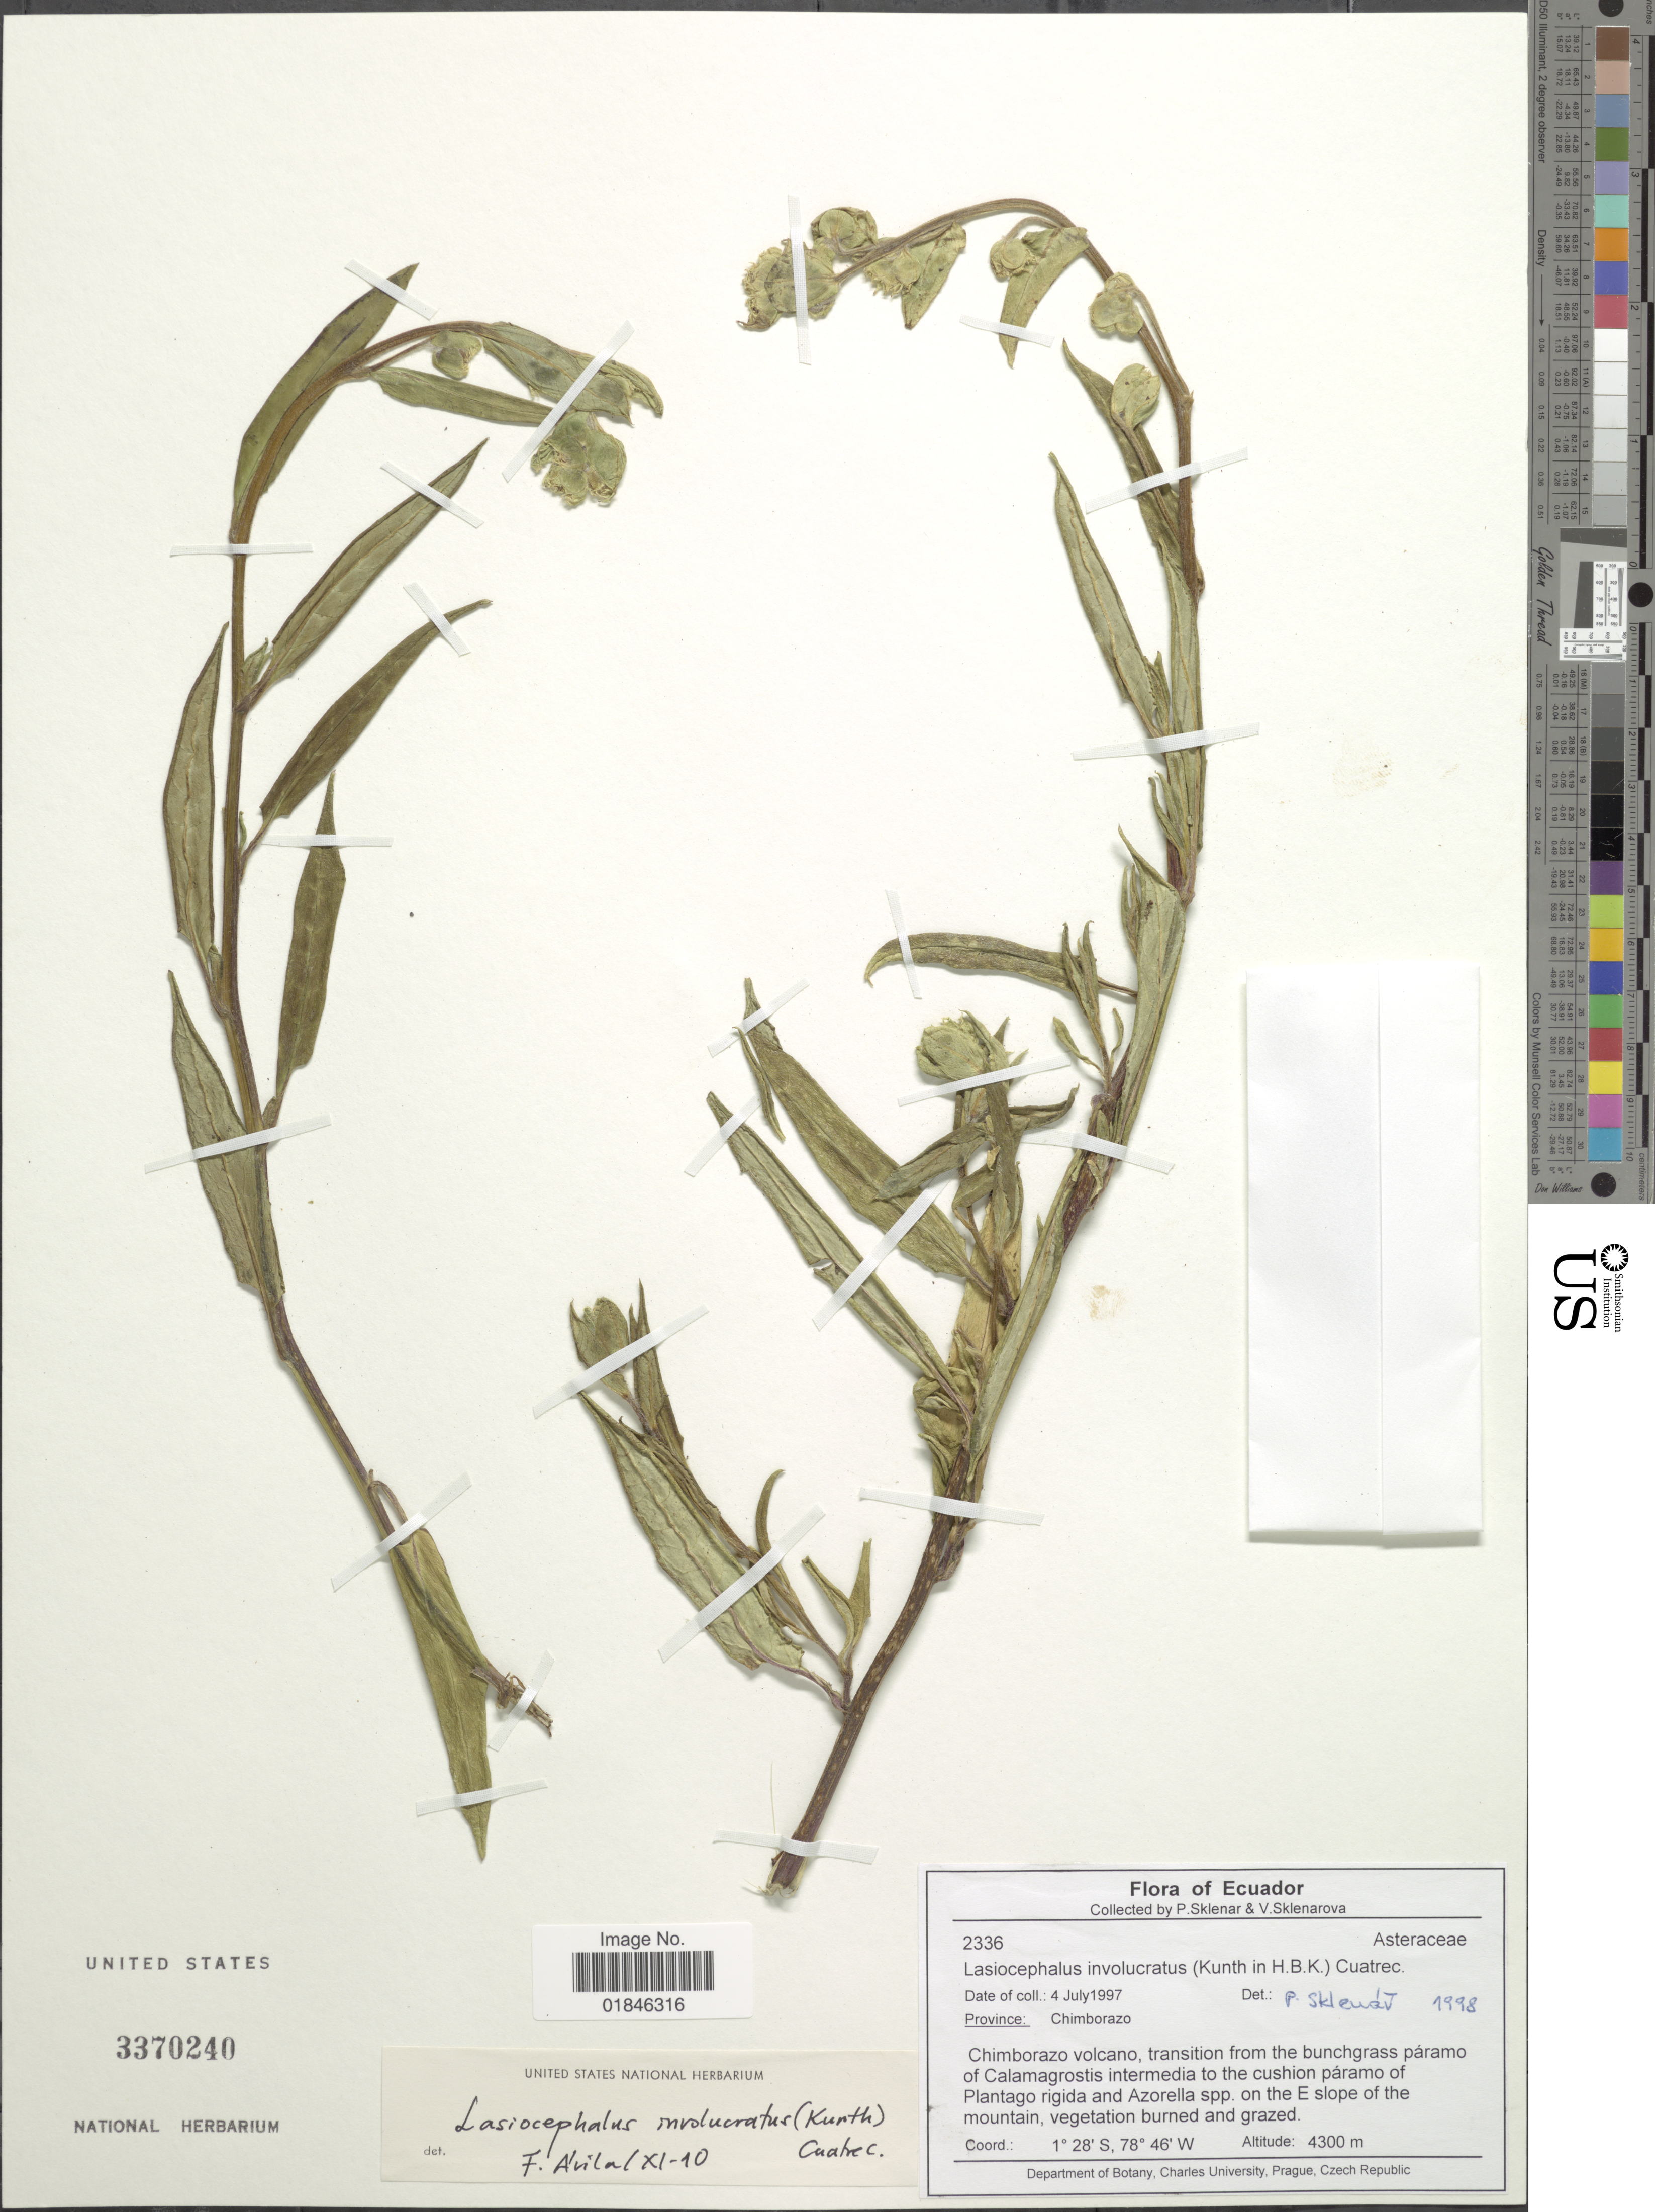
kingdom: Plantae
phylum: Tracheophyta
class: Magnoliopsida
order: Asterales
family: Asteraceae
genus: Senecio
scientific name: Senecio involucratus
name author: (Kunth) DC.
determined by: Salomon, Luciana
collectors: P. Sklenar & V. Kosteckova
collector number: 2336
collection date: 1997-07-04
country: Ecuador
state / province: Chimborazo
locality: Province: Chimborazo. Chimborazo volcano, transition from the bunchgrass páramo of Calamagrostis intermedia to the cushion páramo of Plantago rigida and Azorella spp. on the E slope of the mountain, vegetation burned and grazed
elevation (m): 4300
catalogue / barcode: US 3370240